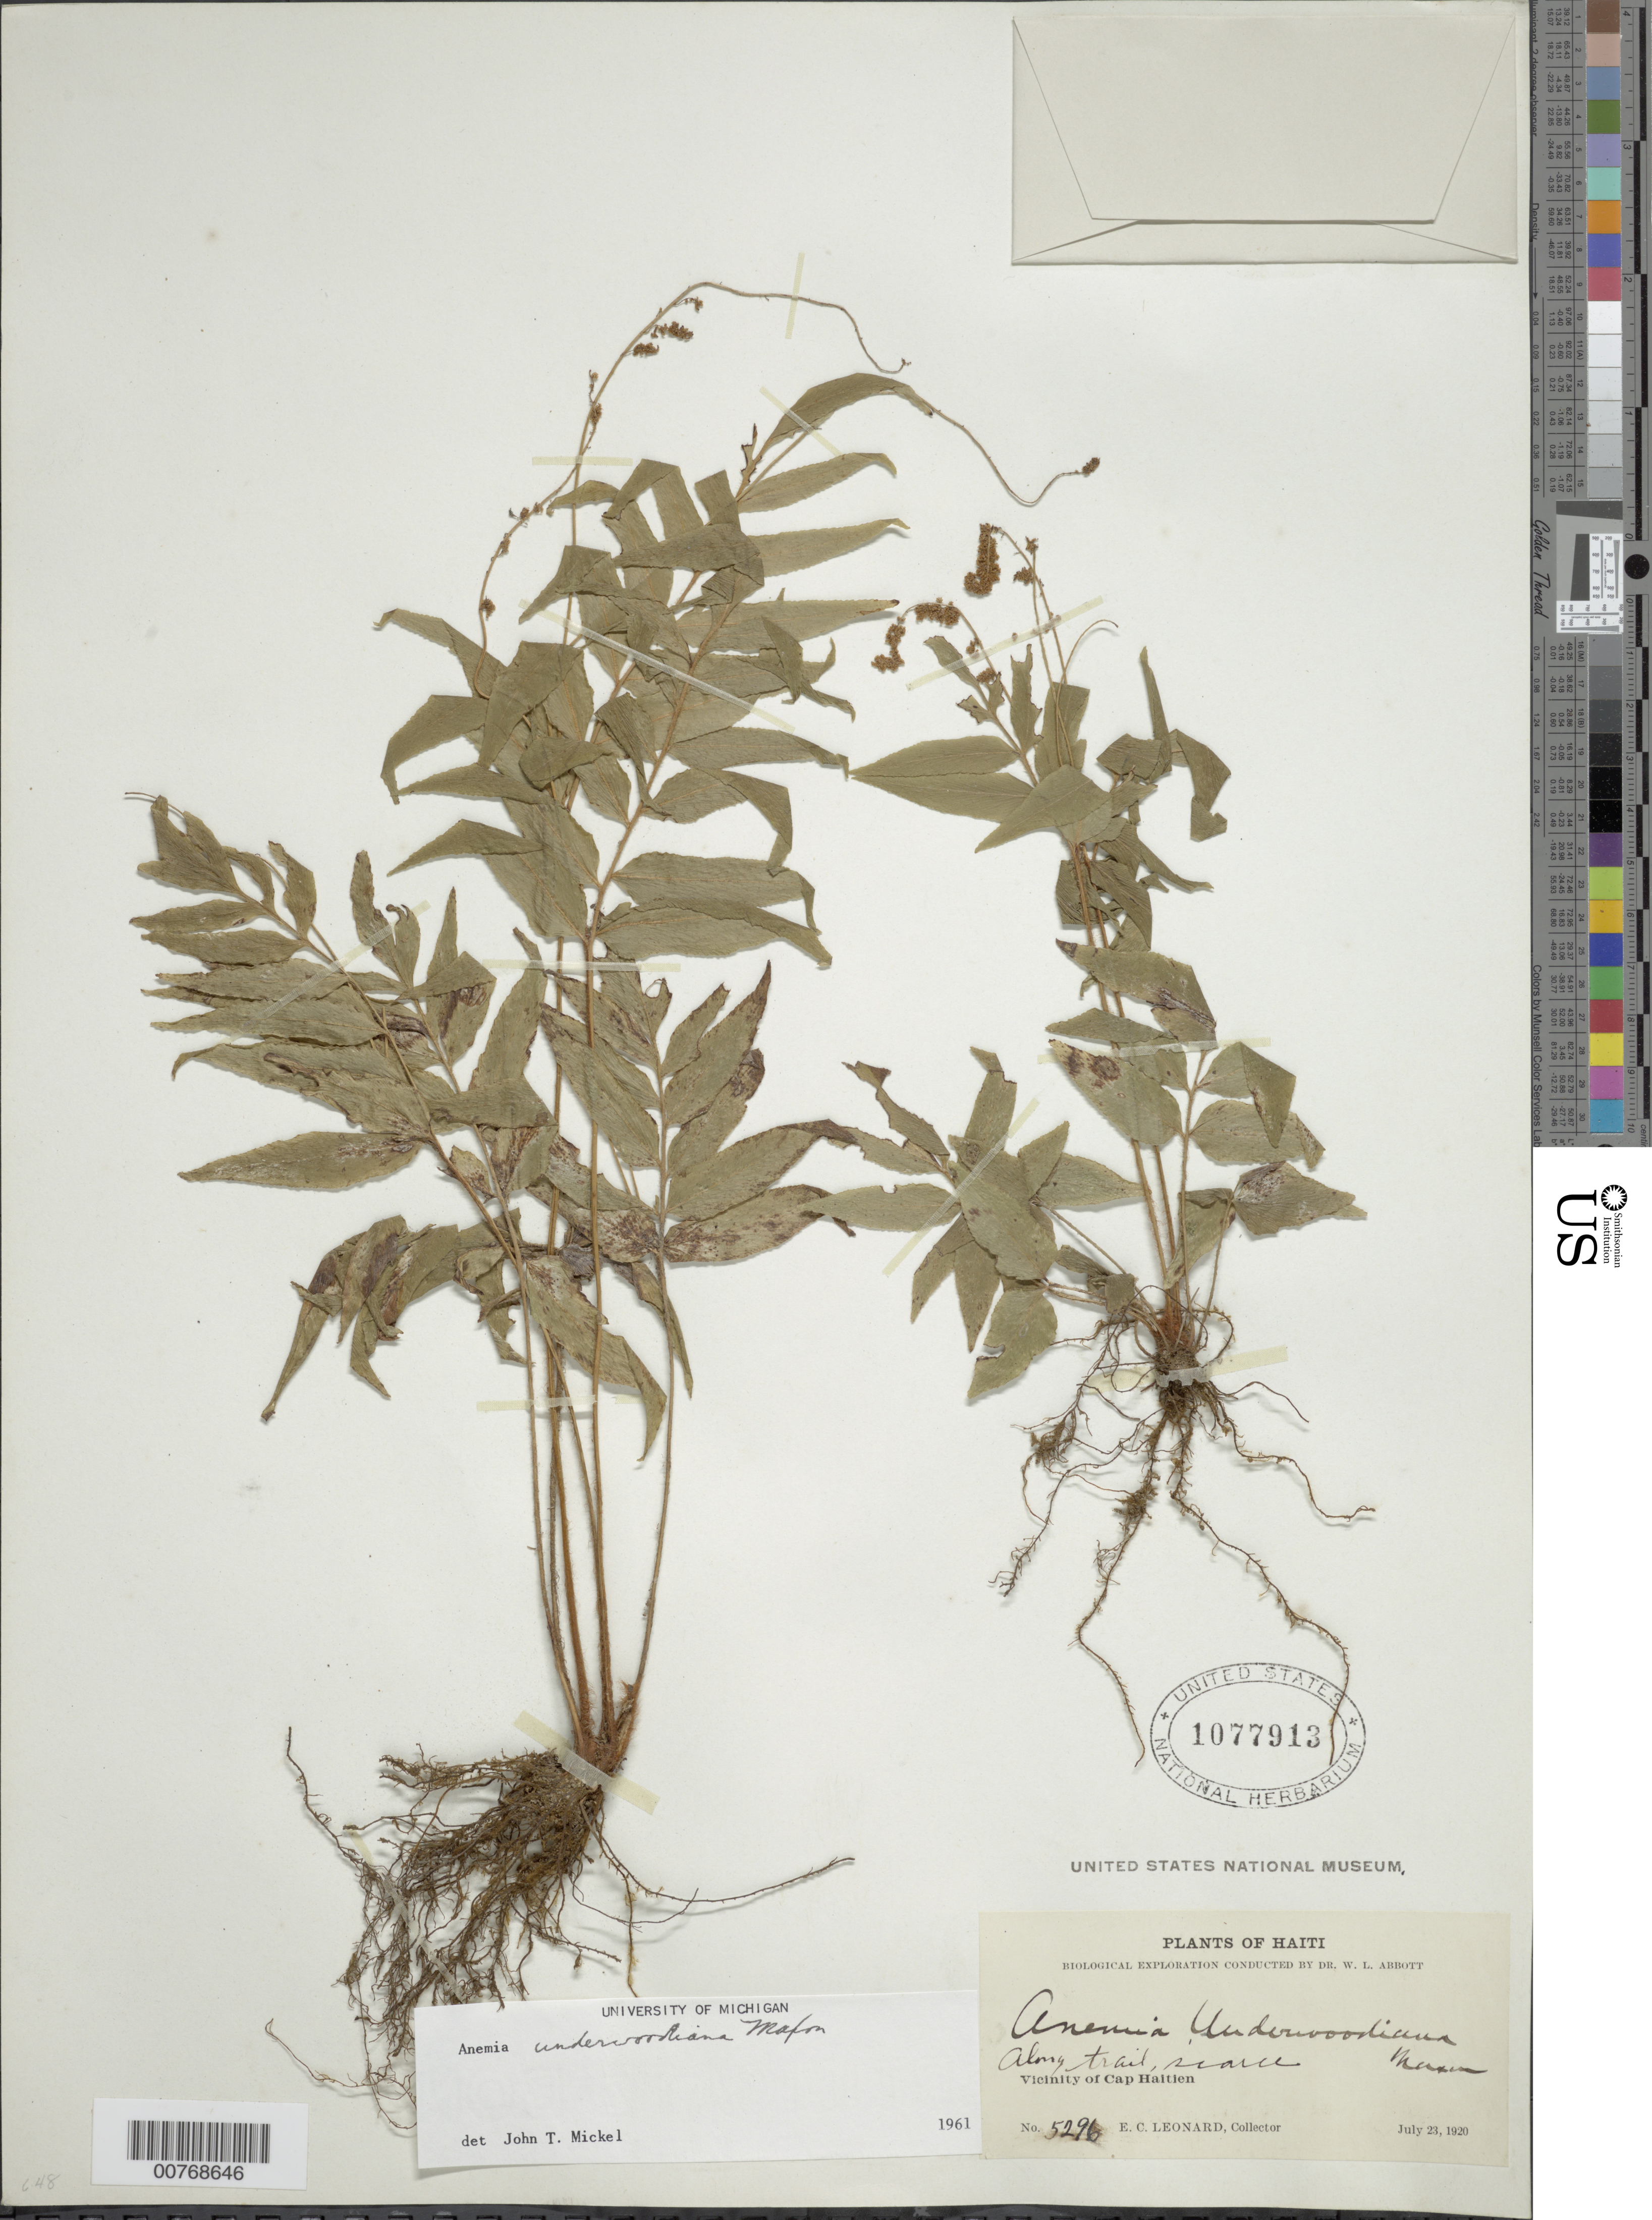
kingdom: Plantae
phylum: Tracheophyta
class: Polypodiopsida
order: Schizaeales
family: Anemiaceae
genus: Anemia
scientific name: Anemia underwoodiana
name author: Maxon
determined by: Mickel, J. T., (NY), New York Botanical Garden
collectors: E. C. Leonard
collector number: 5296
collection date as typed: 23 Jul 1920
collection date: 1920-07-23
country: Haiti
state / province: Nord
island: Hispaniola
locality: Vicinity of Cap Haitien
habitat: Along trail, scarce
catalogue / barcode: US 1077913